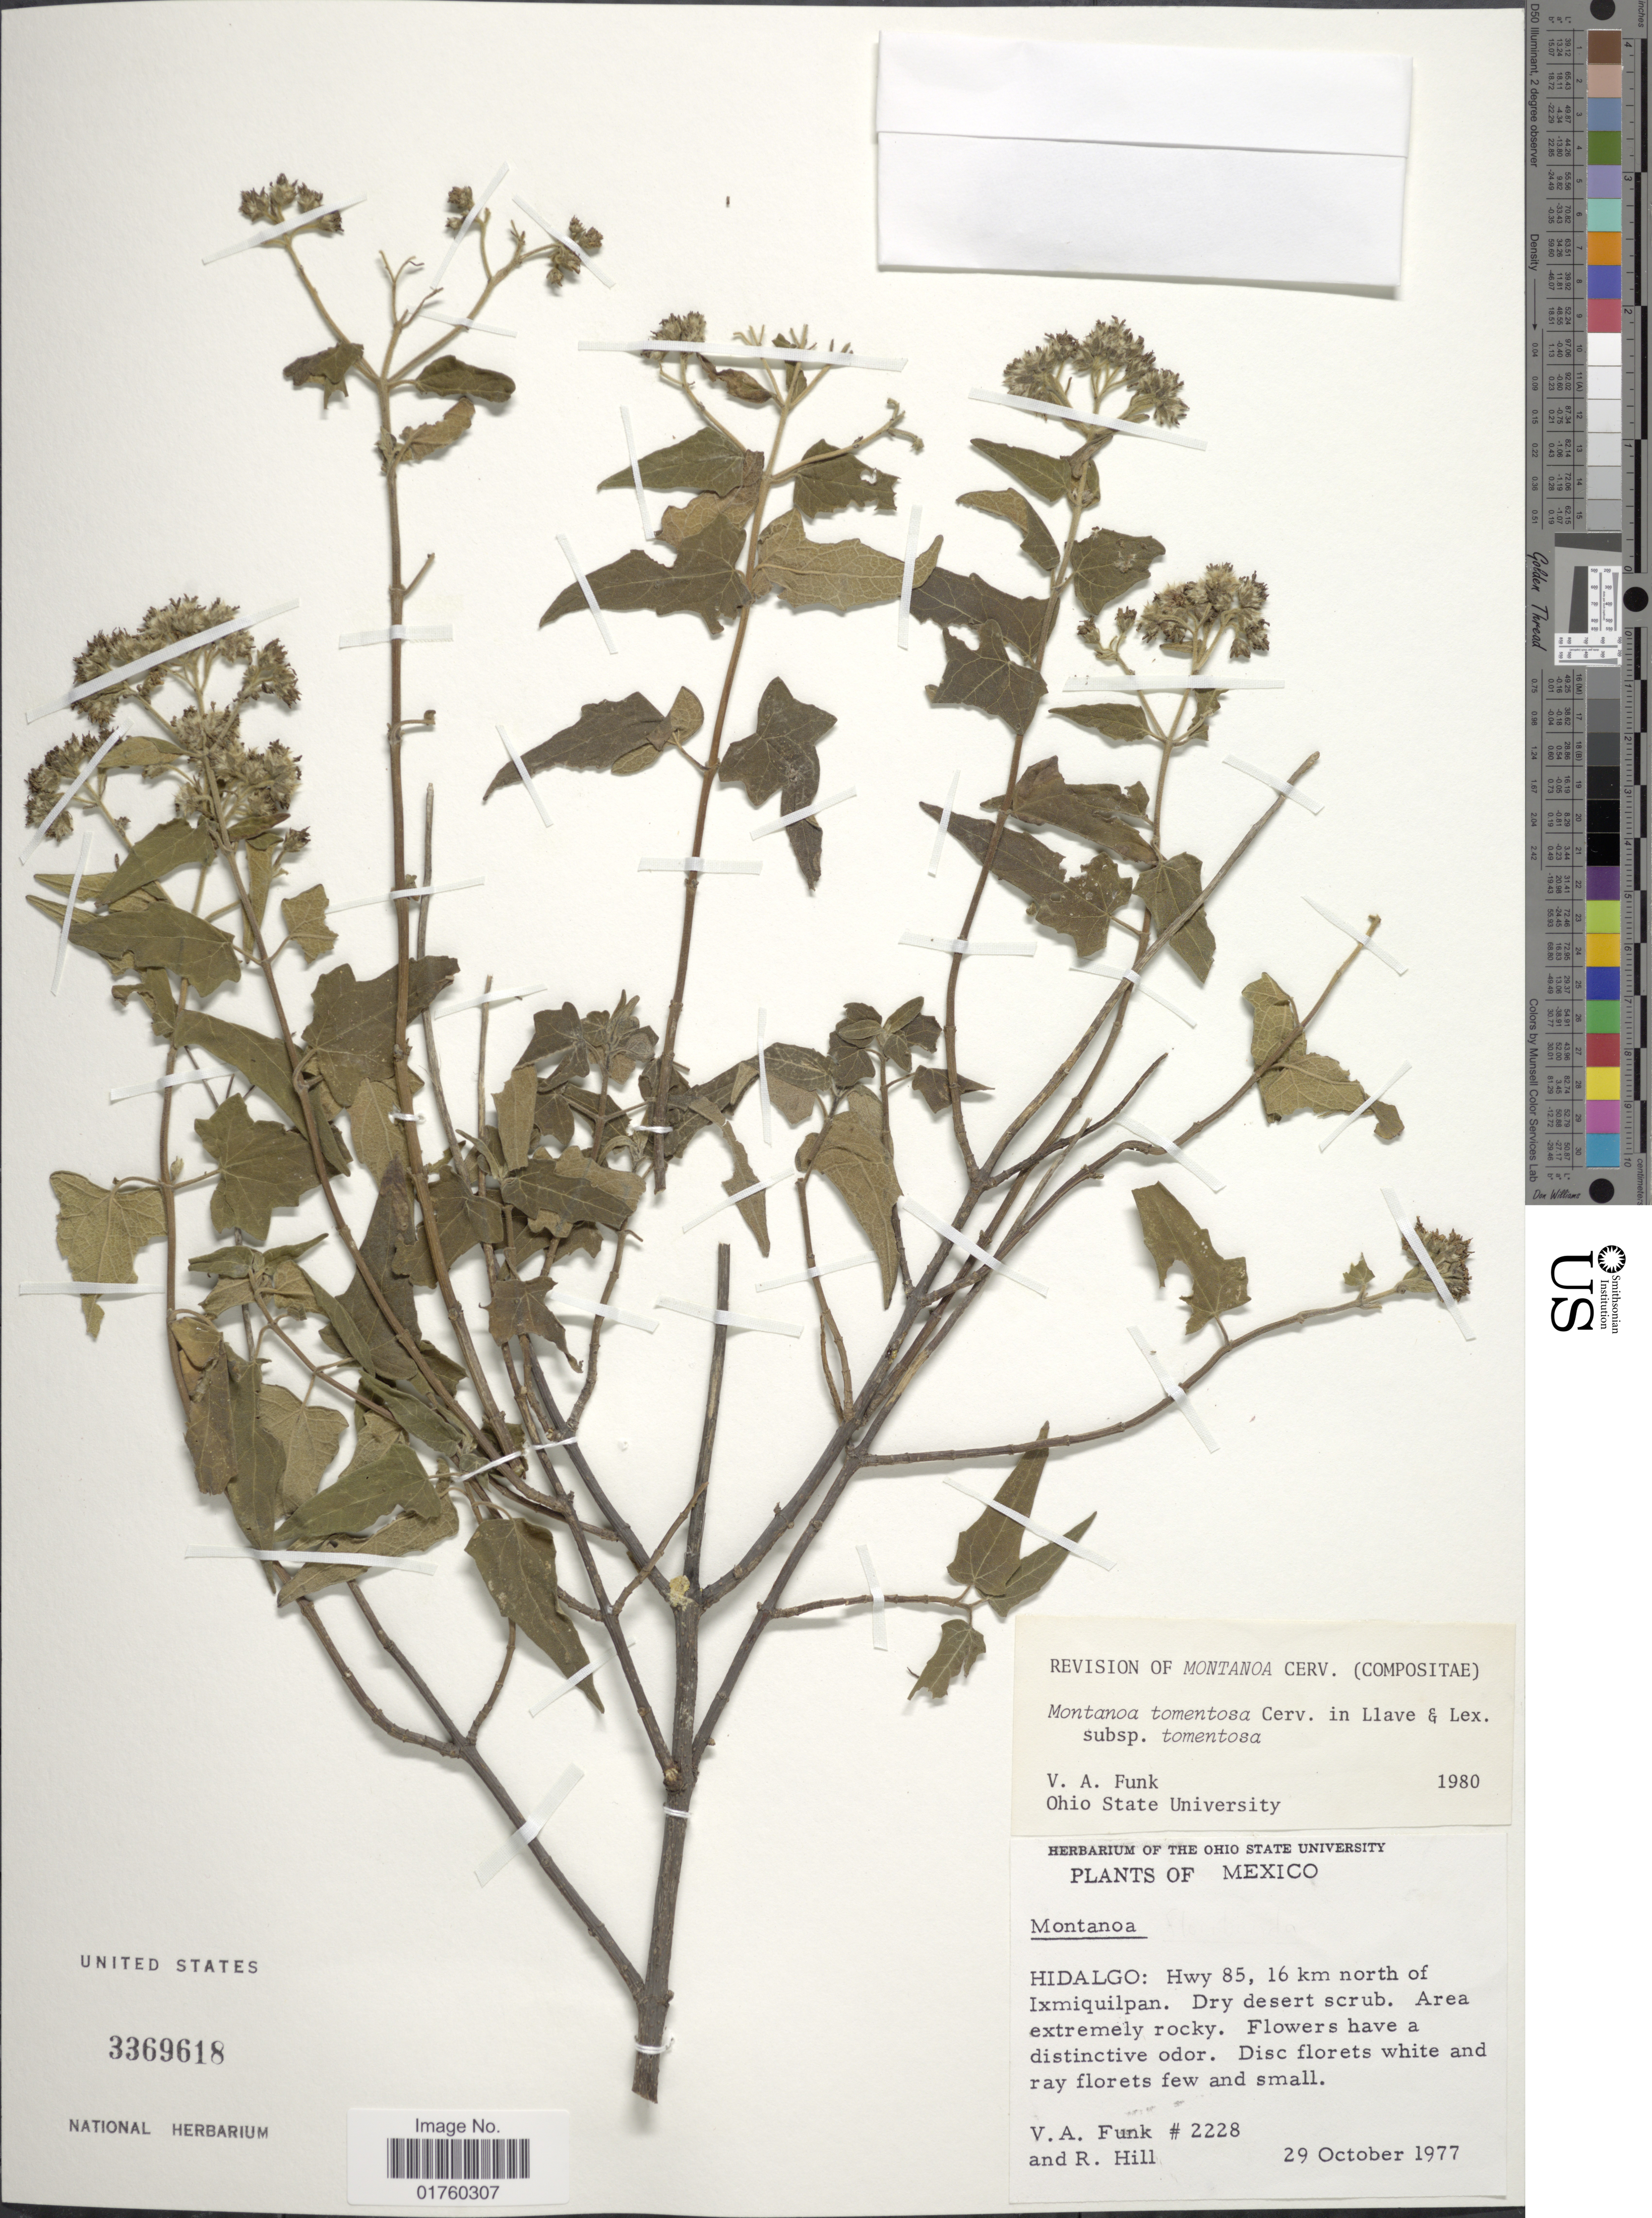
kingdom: Plantae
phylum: Tracheophyta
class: Magnoliopsida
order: Asterales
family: Asteraceae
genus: Montanoa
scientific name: Montanoa tomentosa subsp. tomentosa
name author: Cerv.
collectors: V. Funk & R. Hill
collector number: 2228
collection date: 1977-10-29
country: Mexico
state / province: Hidalgo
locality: Hwy 85, 16 km north of Ixmiquilpan.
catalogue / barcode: US 3369618